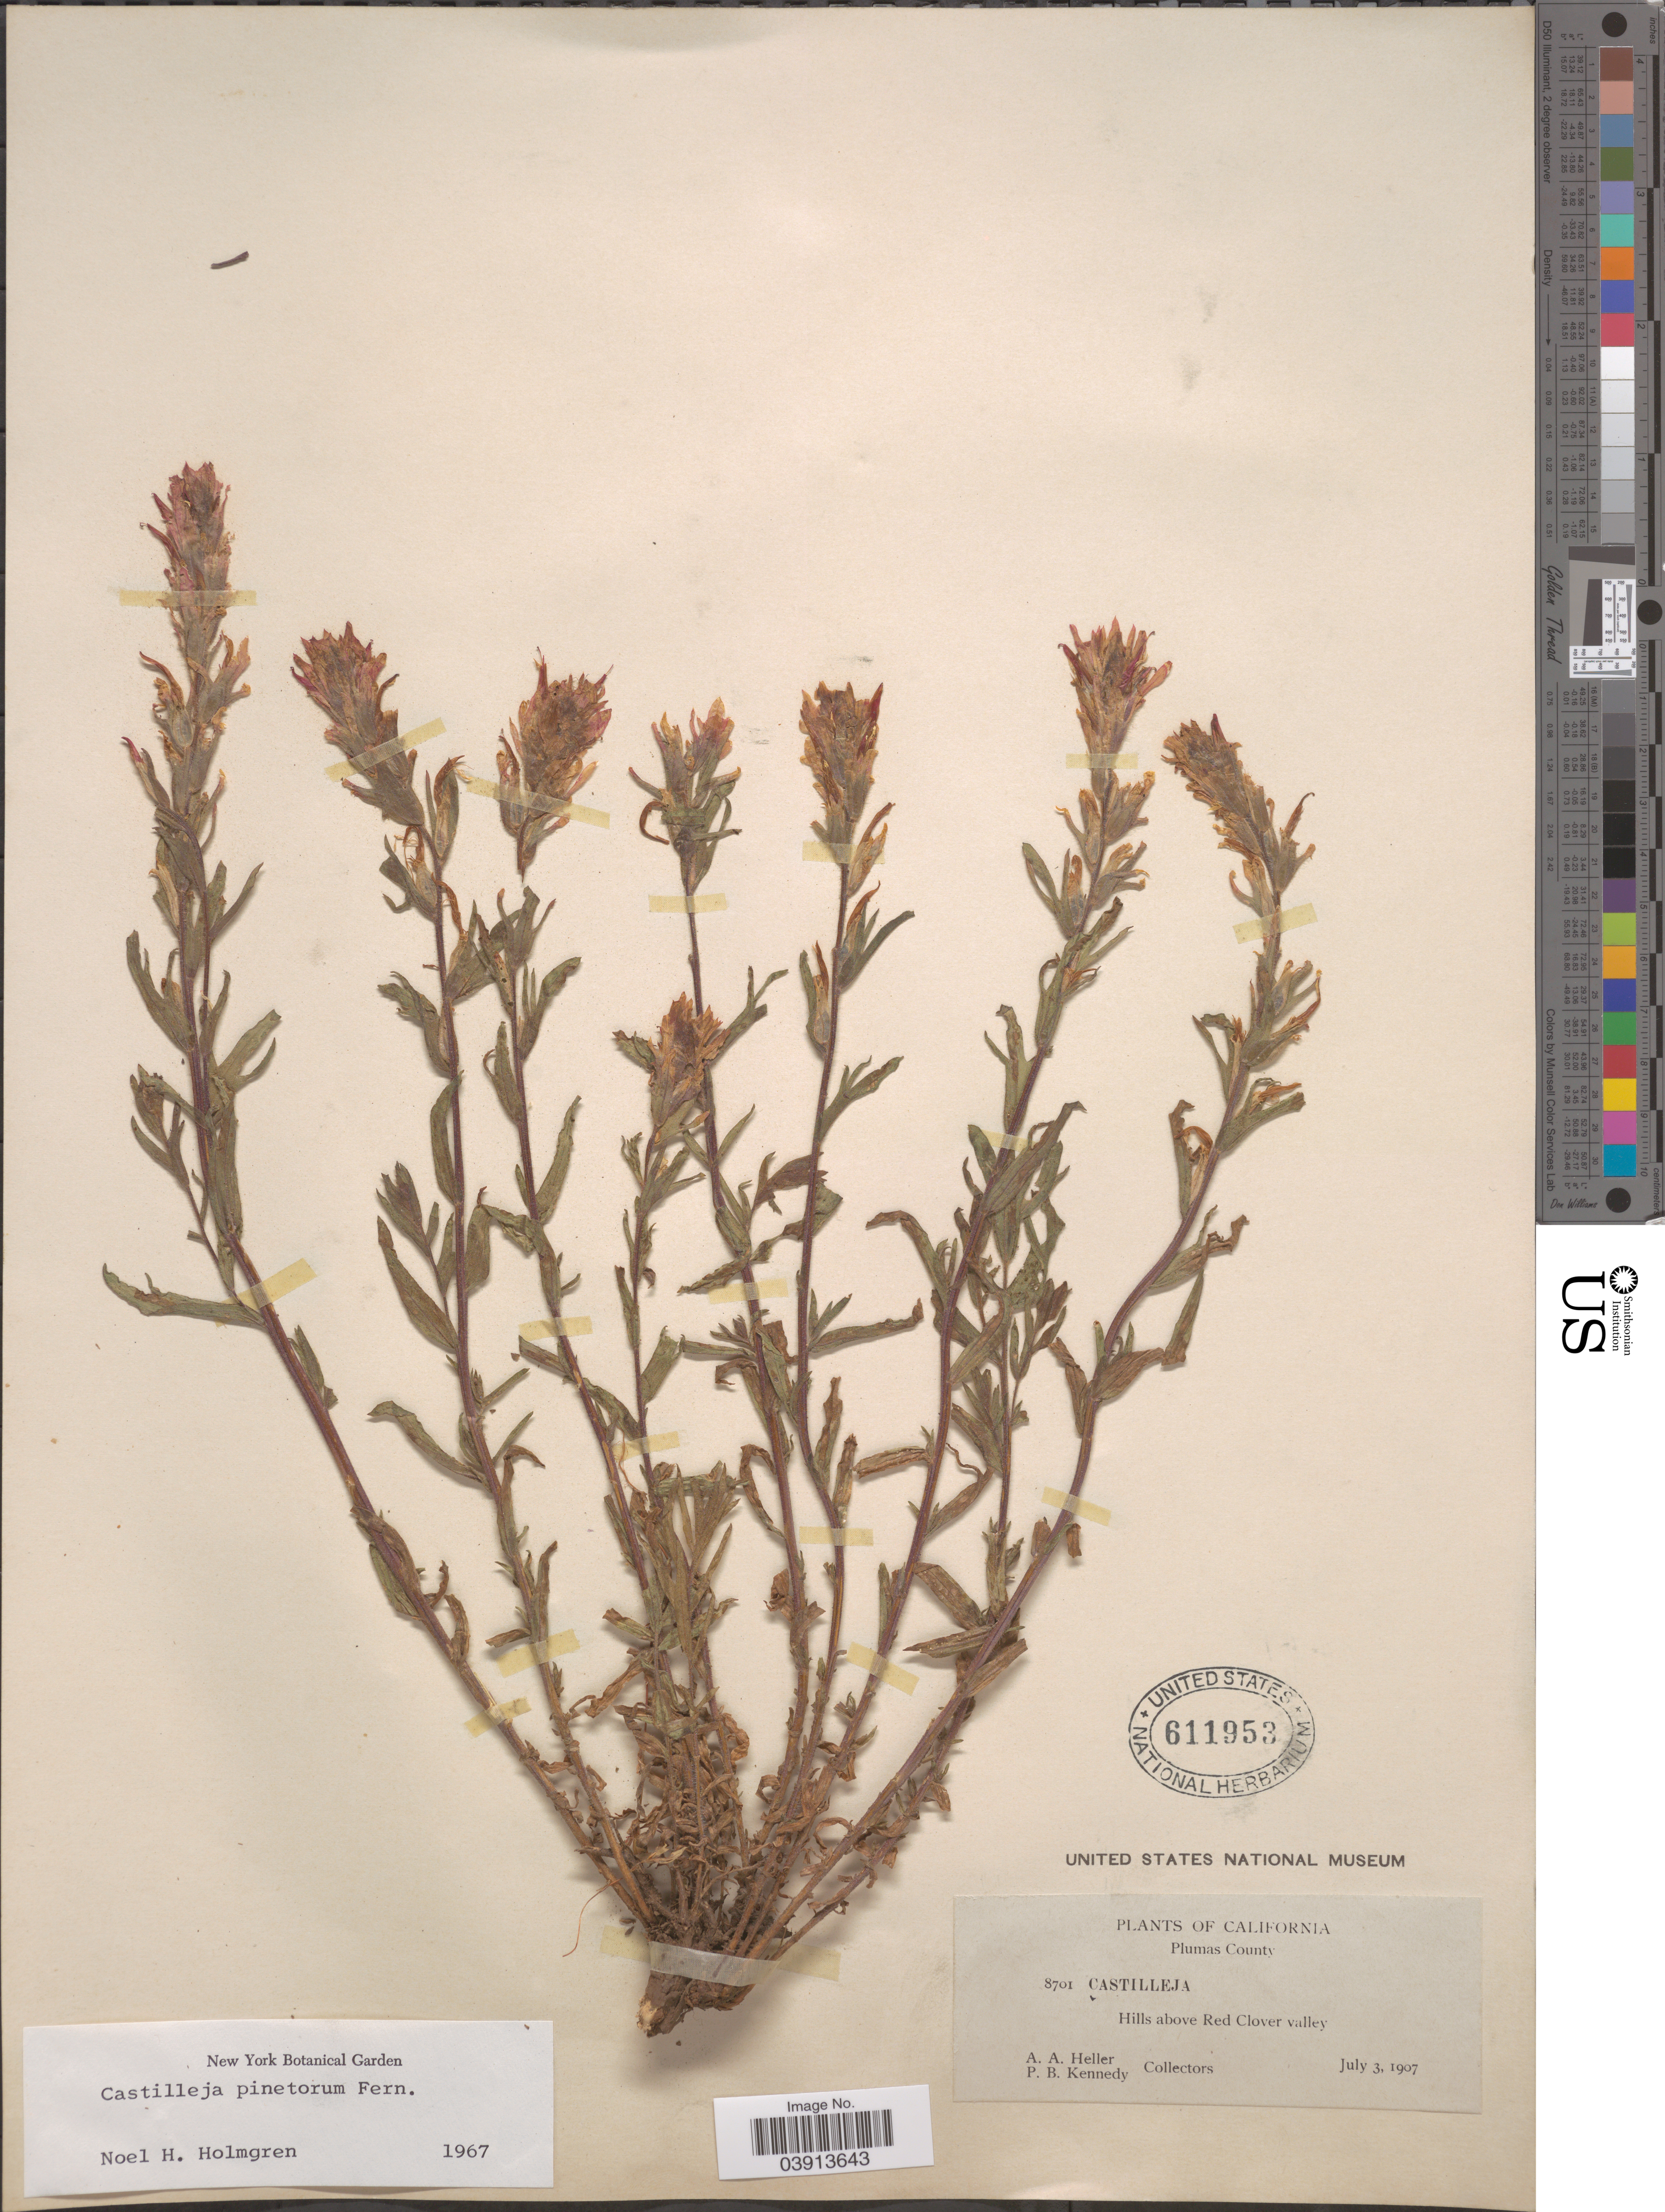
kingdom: Plantae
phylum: Tracheophyta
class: Magnoliopsida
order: Lamiales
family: Orobanchaceae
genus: Castilleja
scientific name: Castilleja pinetorum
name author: Fernald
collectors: A. A. Heller & P. B. Kennedy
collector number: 8701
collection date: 1907-07-03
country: United States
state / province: California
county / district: Plumas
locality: Plumas County. Hills above Red Clover valley.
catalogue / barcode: US 611953